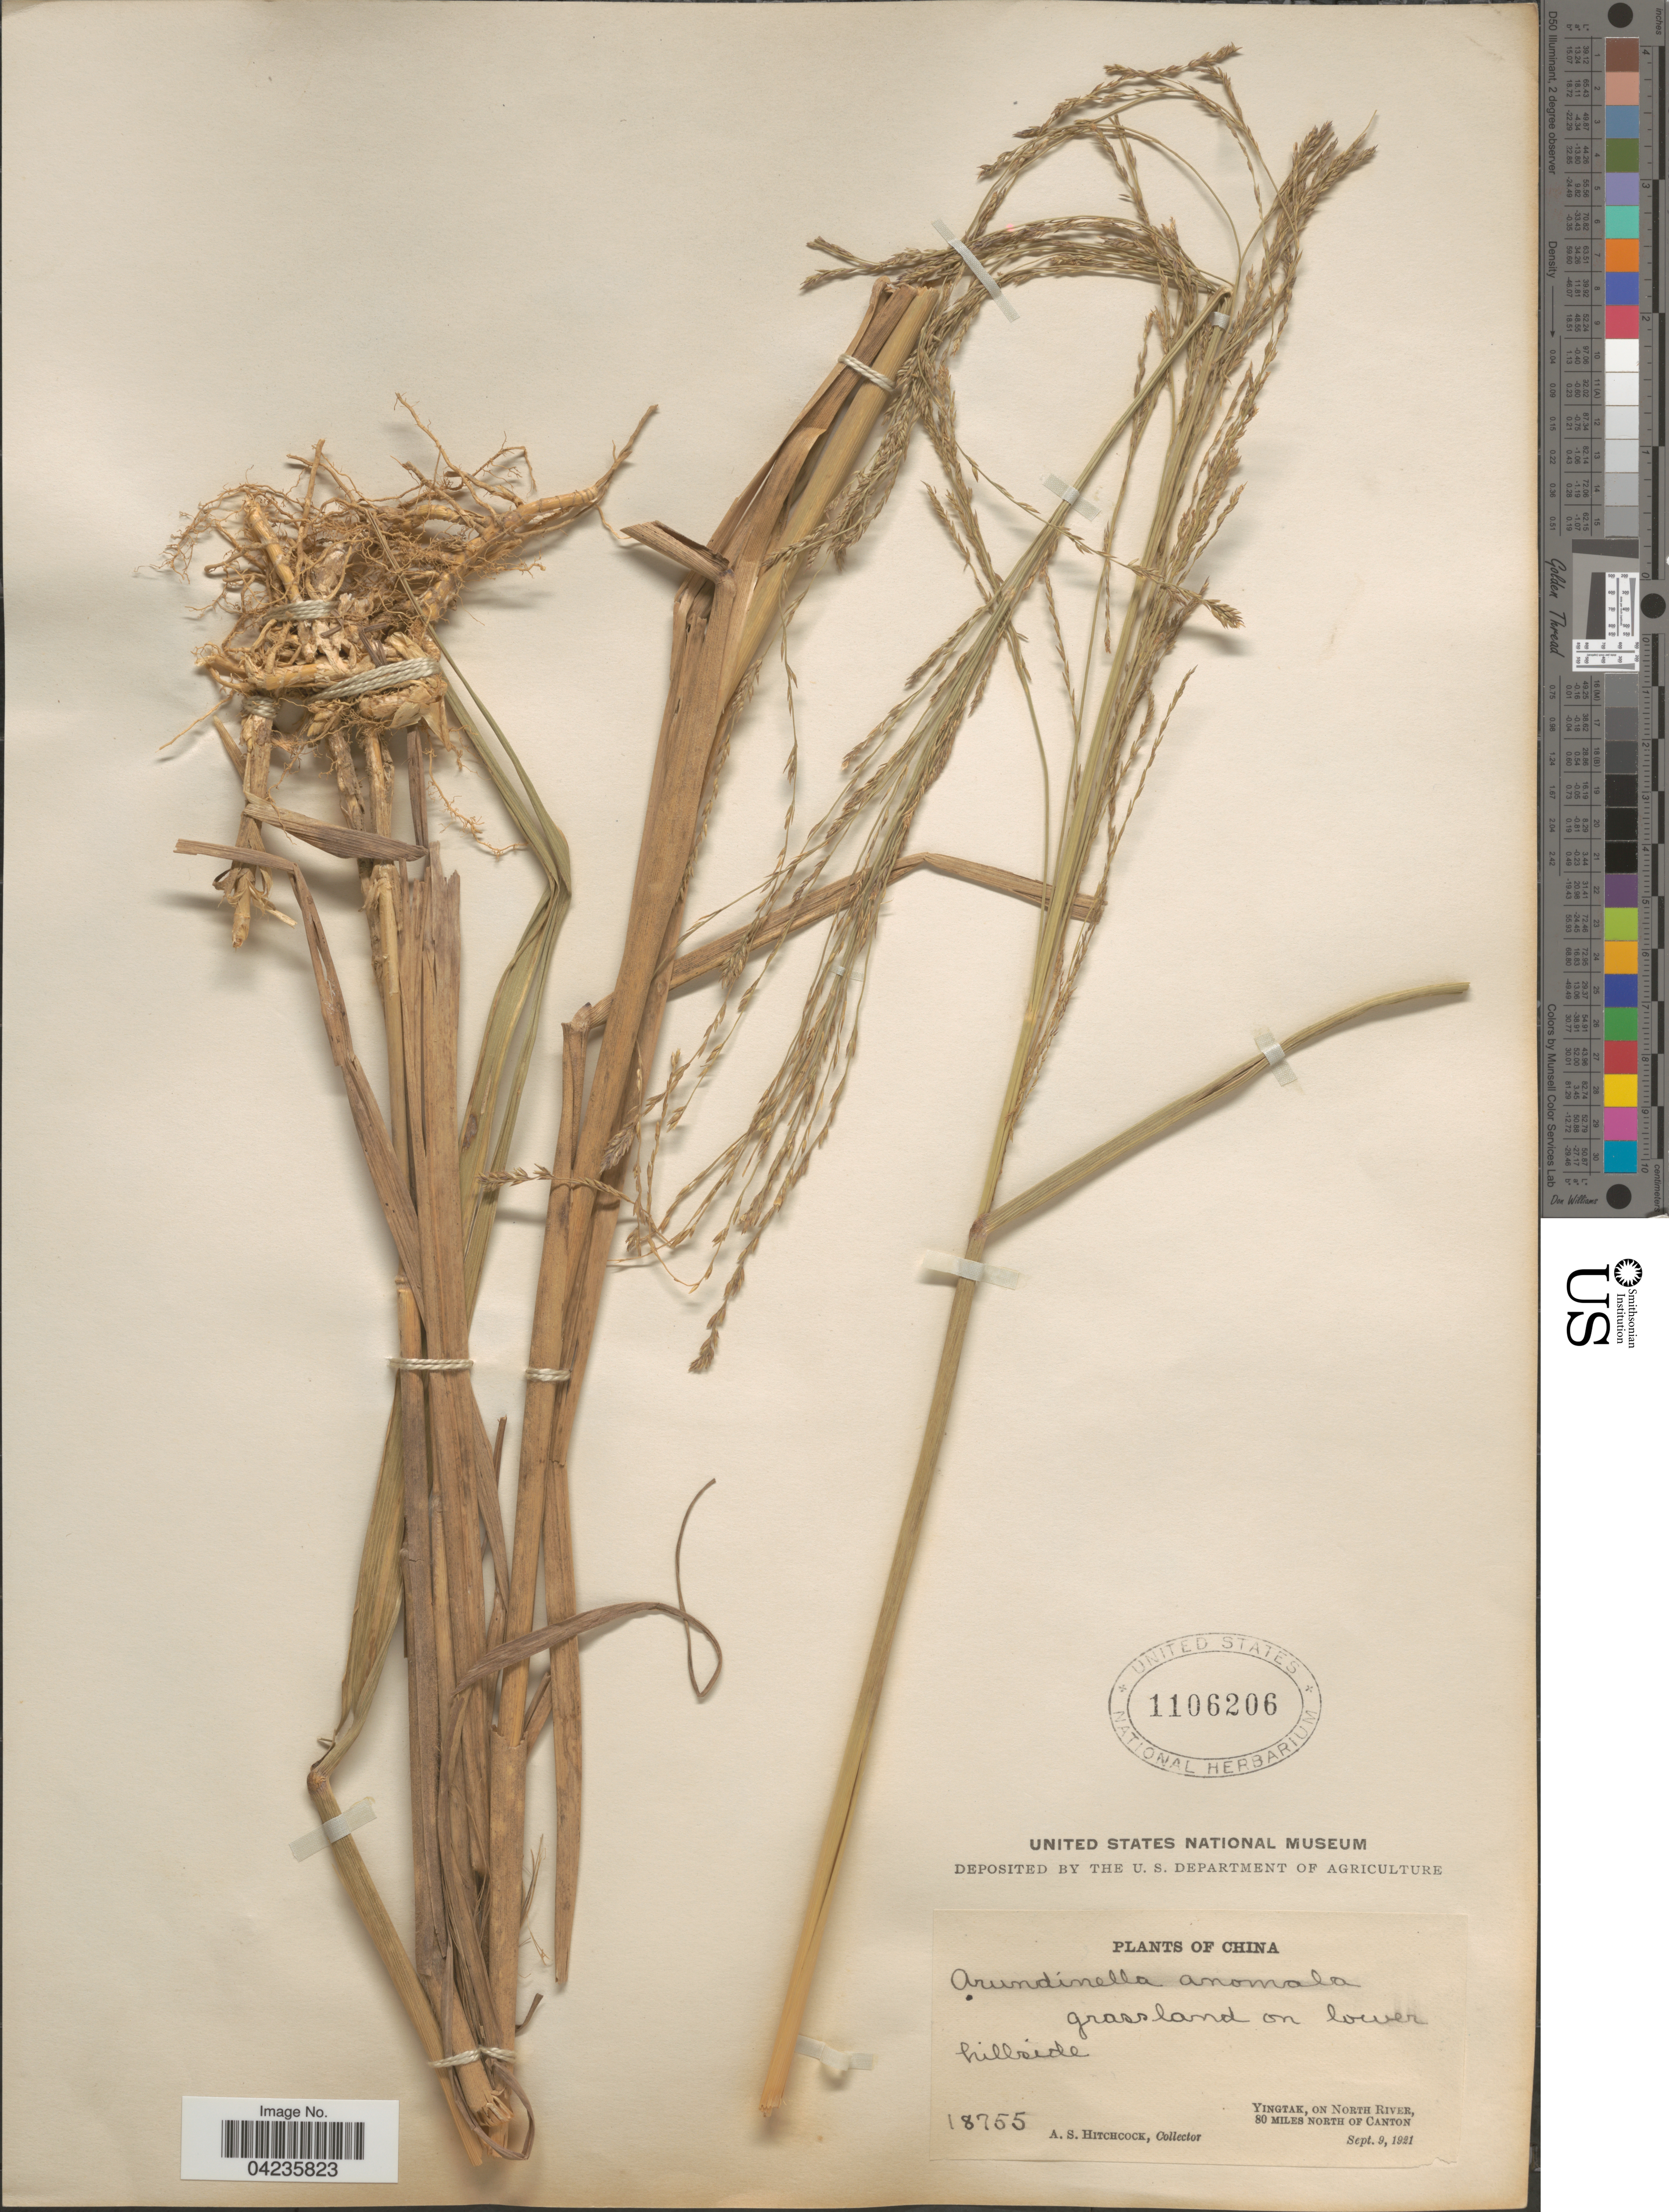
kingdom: Plantae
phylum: Tracheophyta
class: Liliopsida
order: Poales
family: Poaceae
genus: Arundinella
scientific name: Arundinella hirta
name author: (Thunb.) Tanaka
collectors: A. S. Hitchcock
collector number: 18755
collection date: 1921-09-09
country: China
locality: Yingtak, on North River, 80 miles North of Canton.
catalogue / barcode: US 1106206